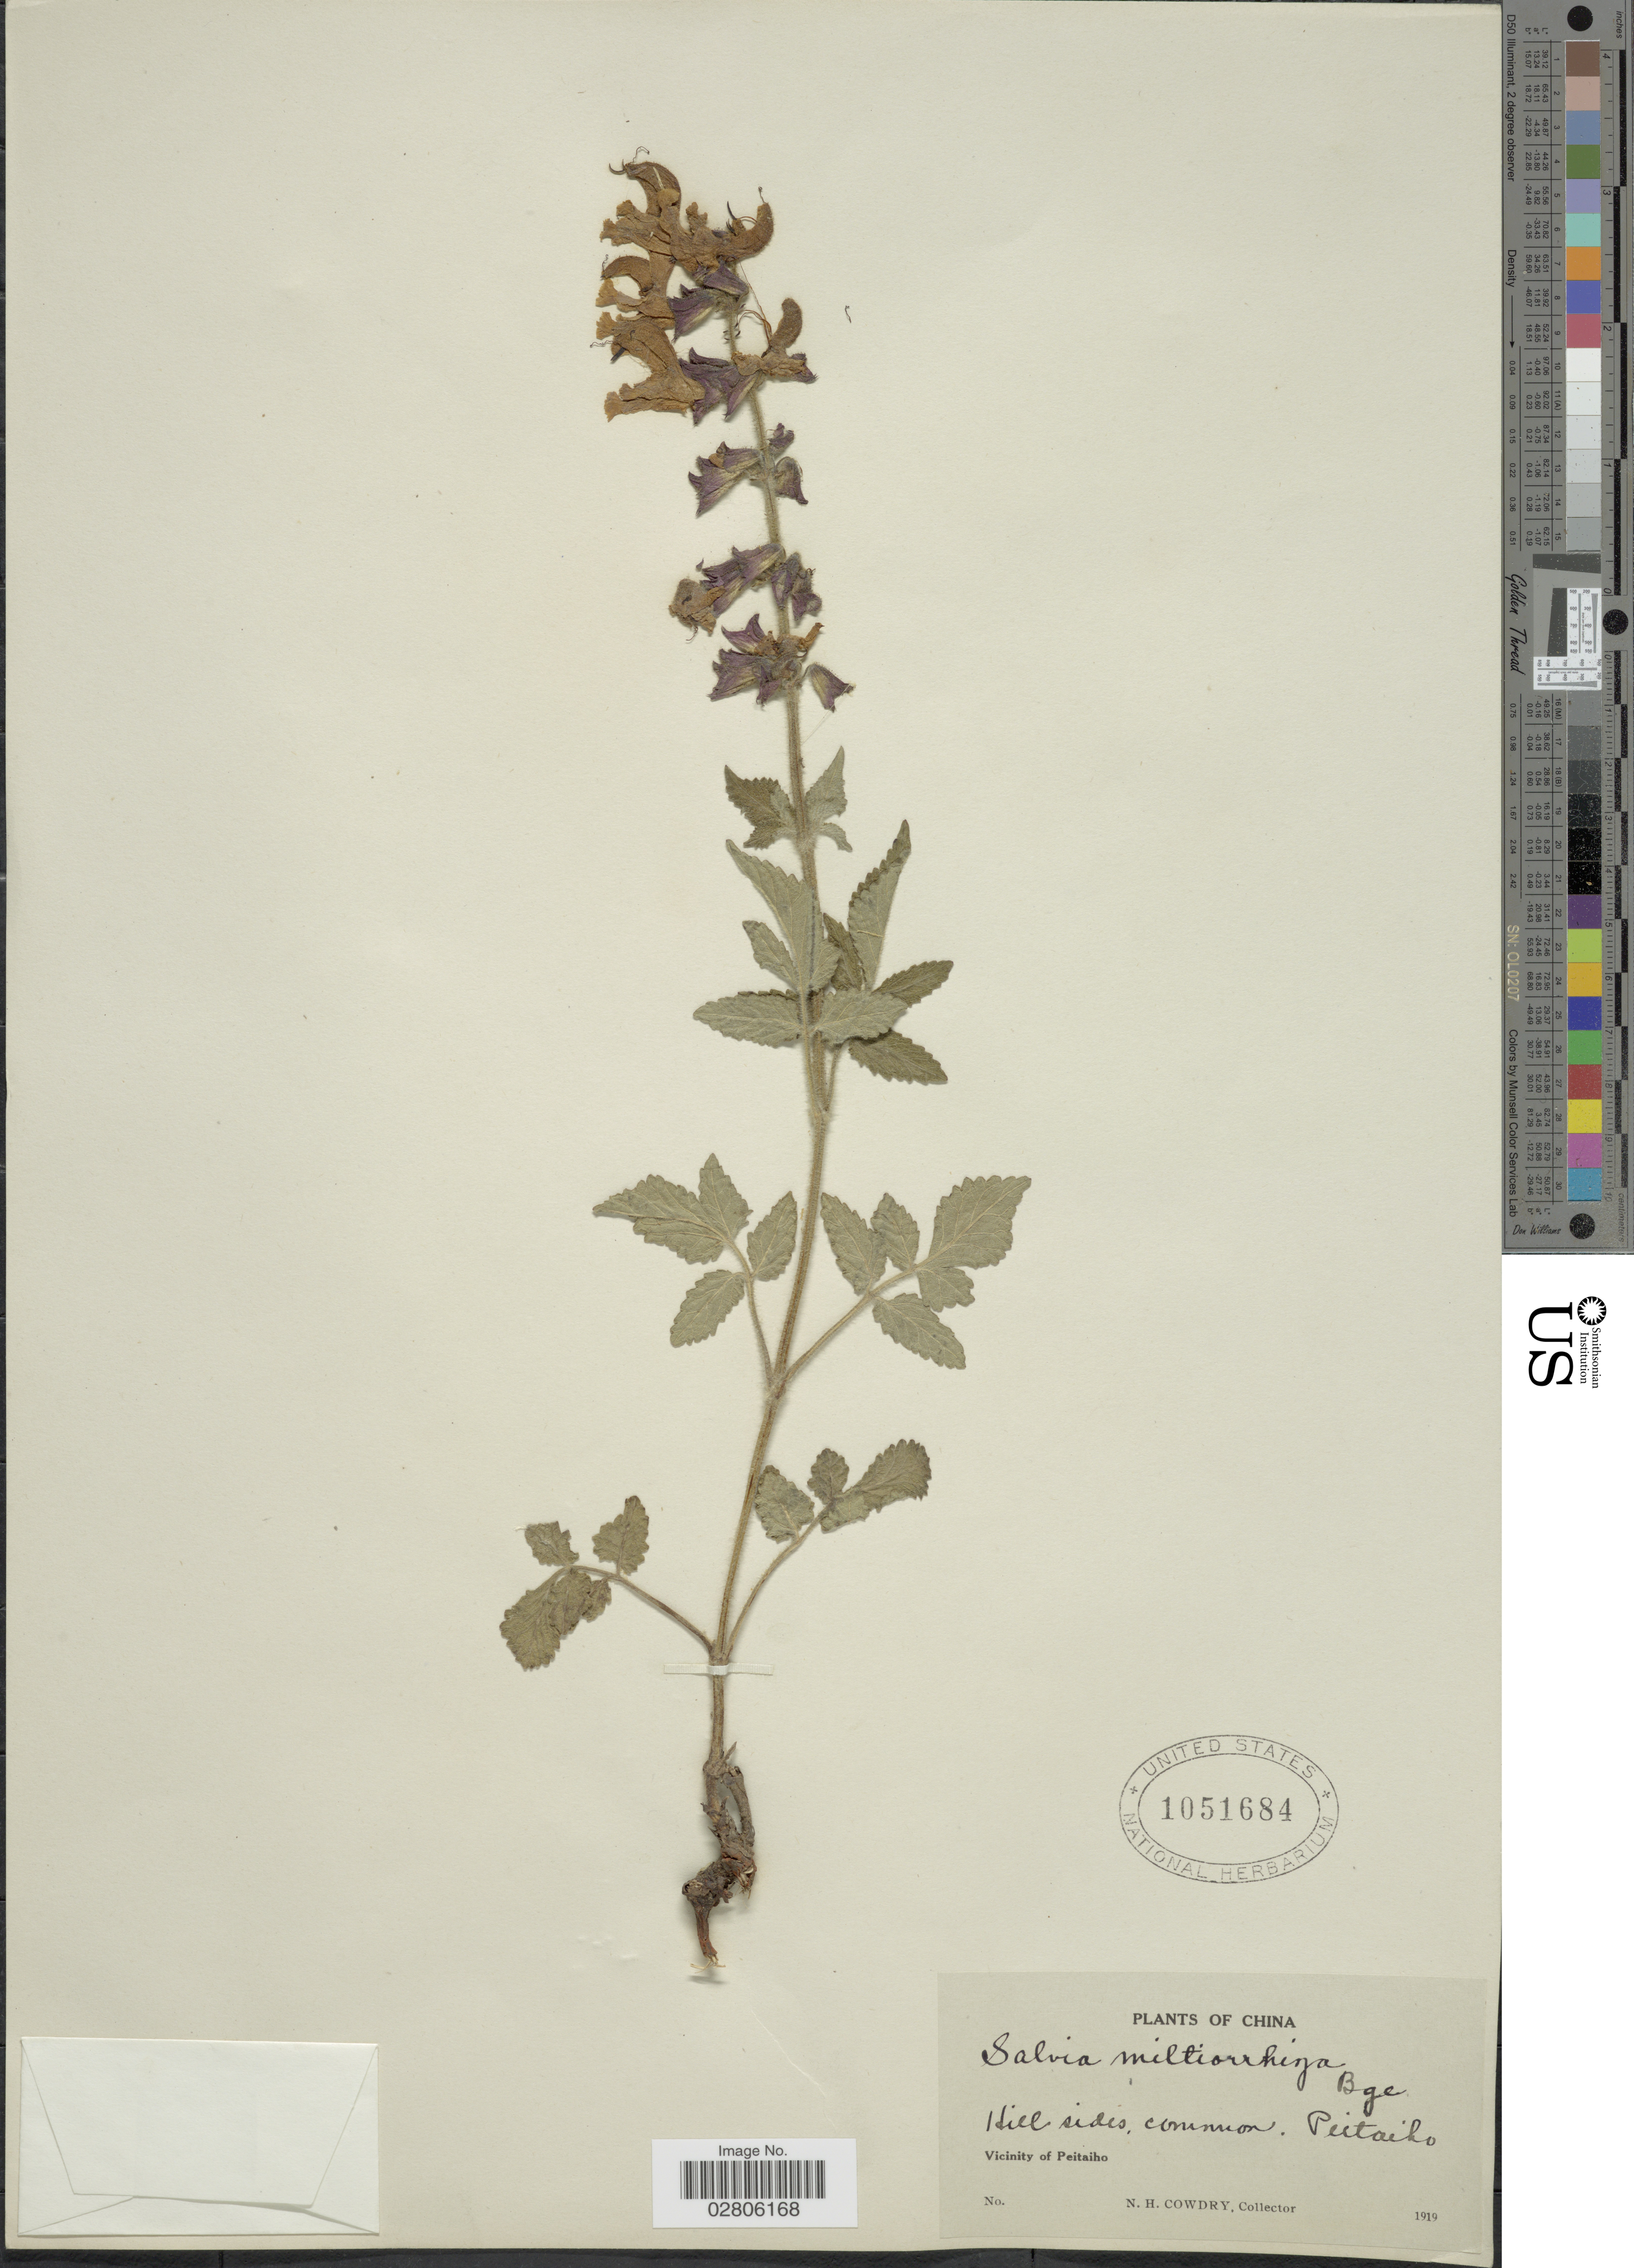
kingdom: Plantae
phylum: Tracheophyta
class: Magnoliopsida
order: Lamiales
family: Lamiaceae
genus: Salvia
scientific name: Salvia miltiorrhiza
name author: Bunge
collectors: N. H. Cowdry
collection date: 1919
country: China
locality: Hill sides, common. Peitaiho. Vicinity of Peitaiho.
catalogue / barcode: US 1051684